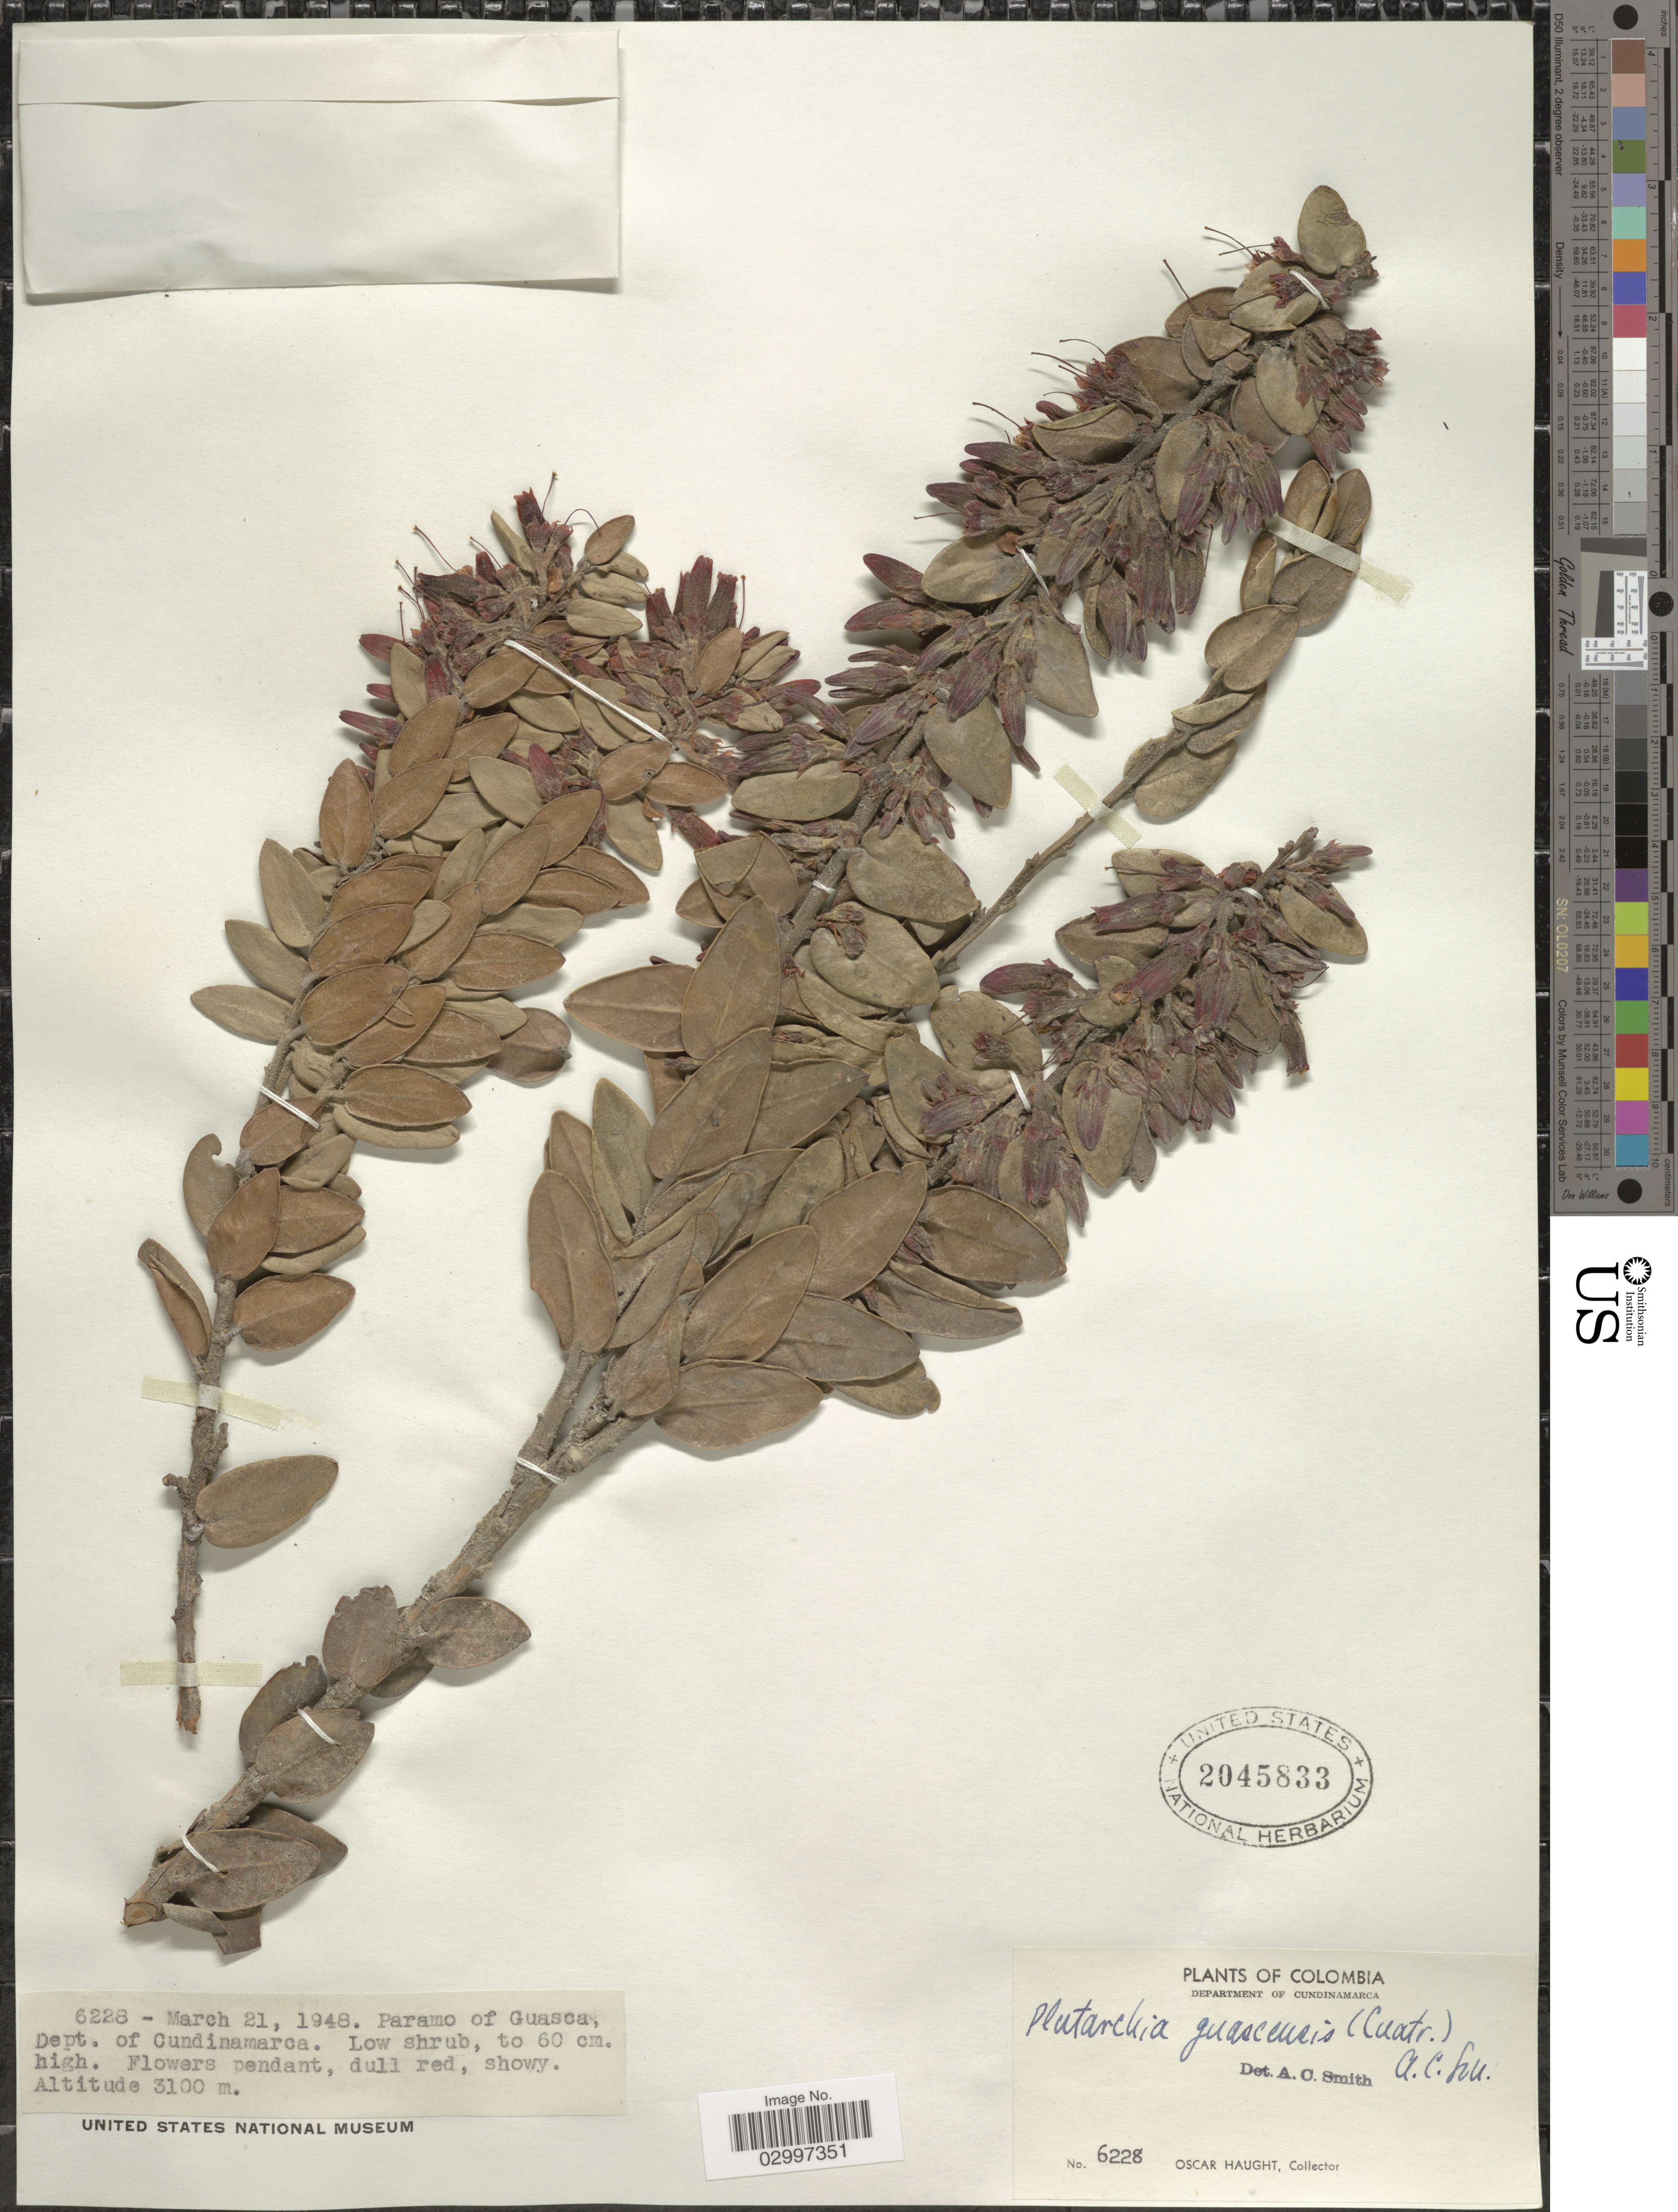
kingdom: Plantae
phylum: Tracheophyta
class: Magnoliopsida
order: Ericales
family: Ericaceae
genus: Plutarchia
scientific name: Plutarchia guascensis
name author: (Cuatrec.) A.C. Sm.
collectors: O. Haught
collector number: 6228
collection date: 1948-03-21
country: Colombia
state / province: Cundinamarca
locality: Department of Cundinamarca, Paramo of Guasca.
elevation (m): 3100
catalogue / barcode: US 2045833